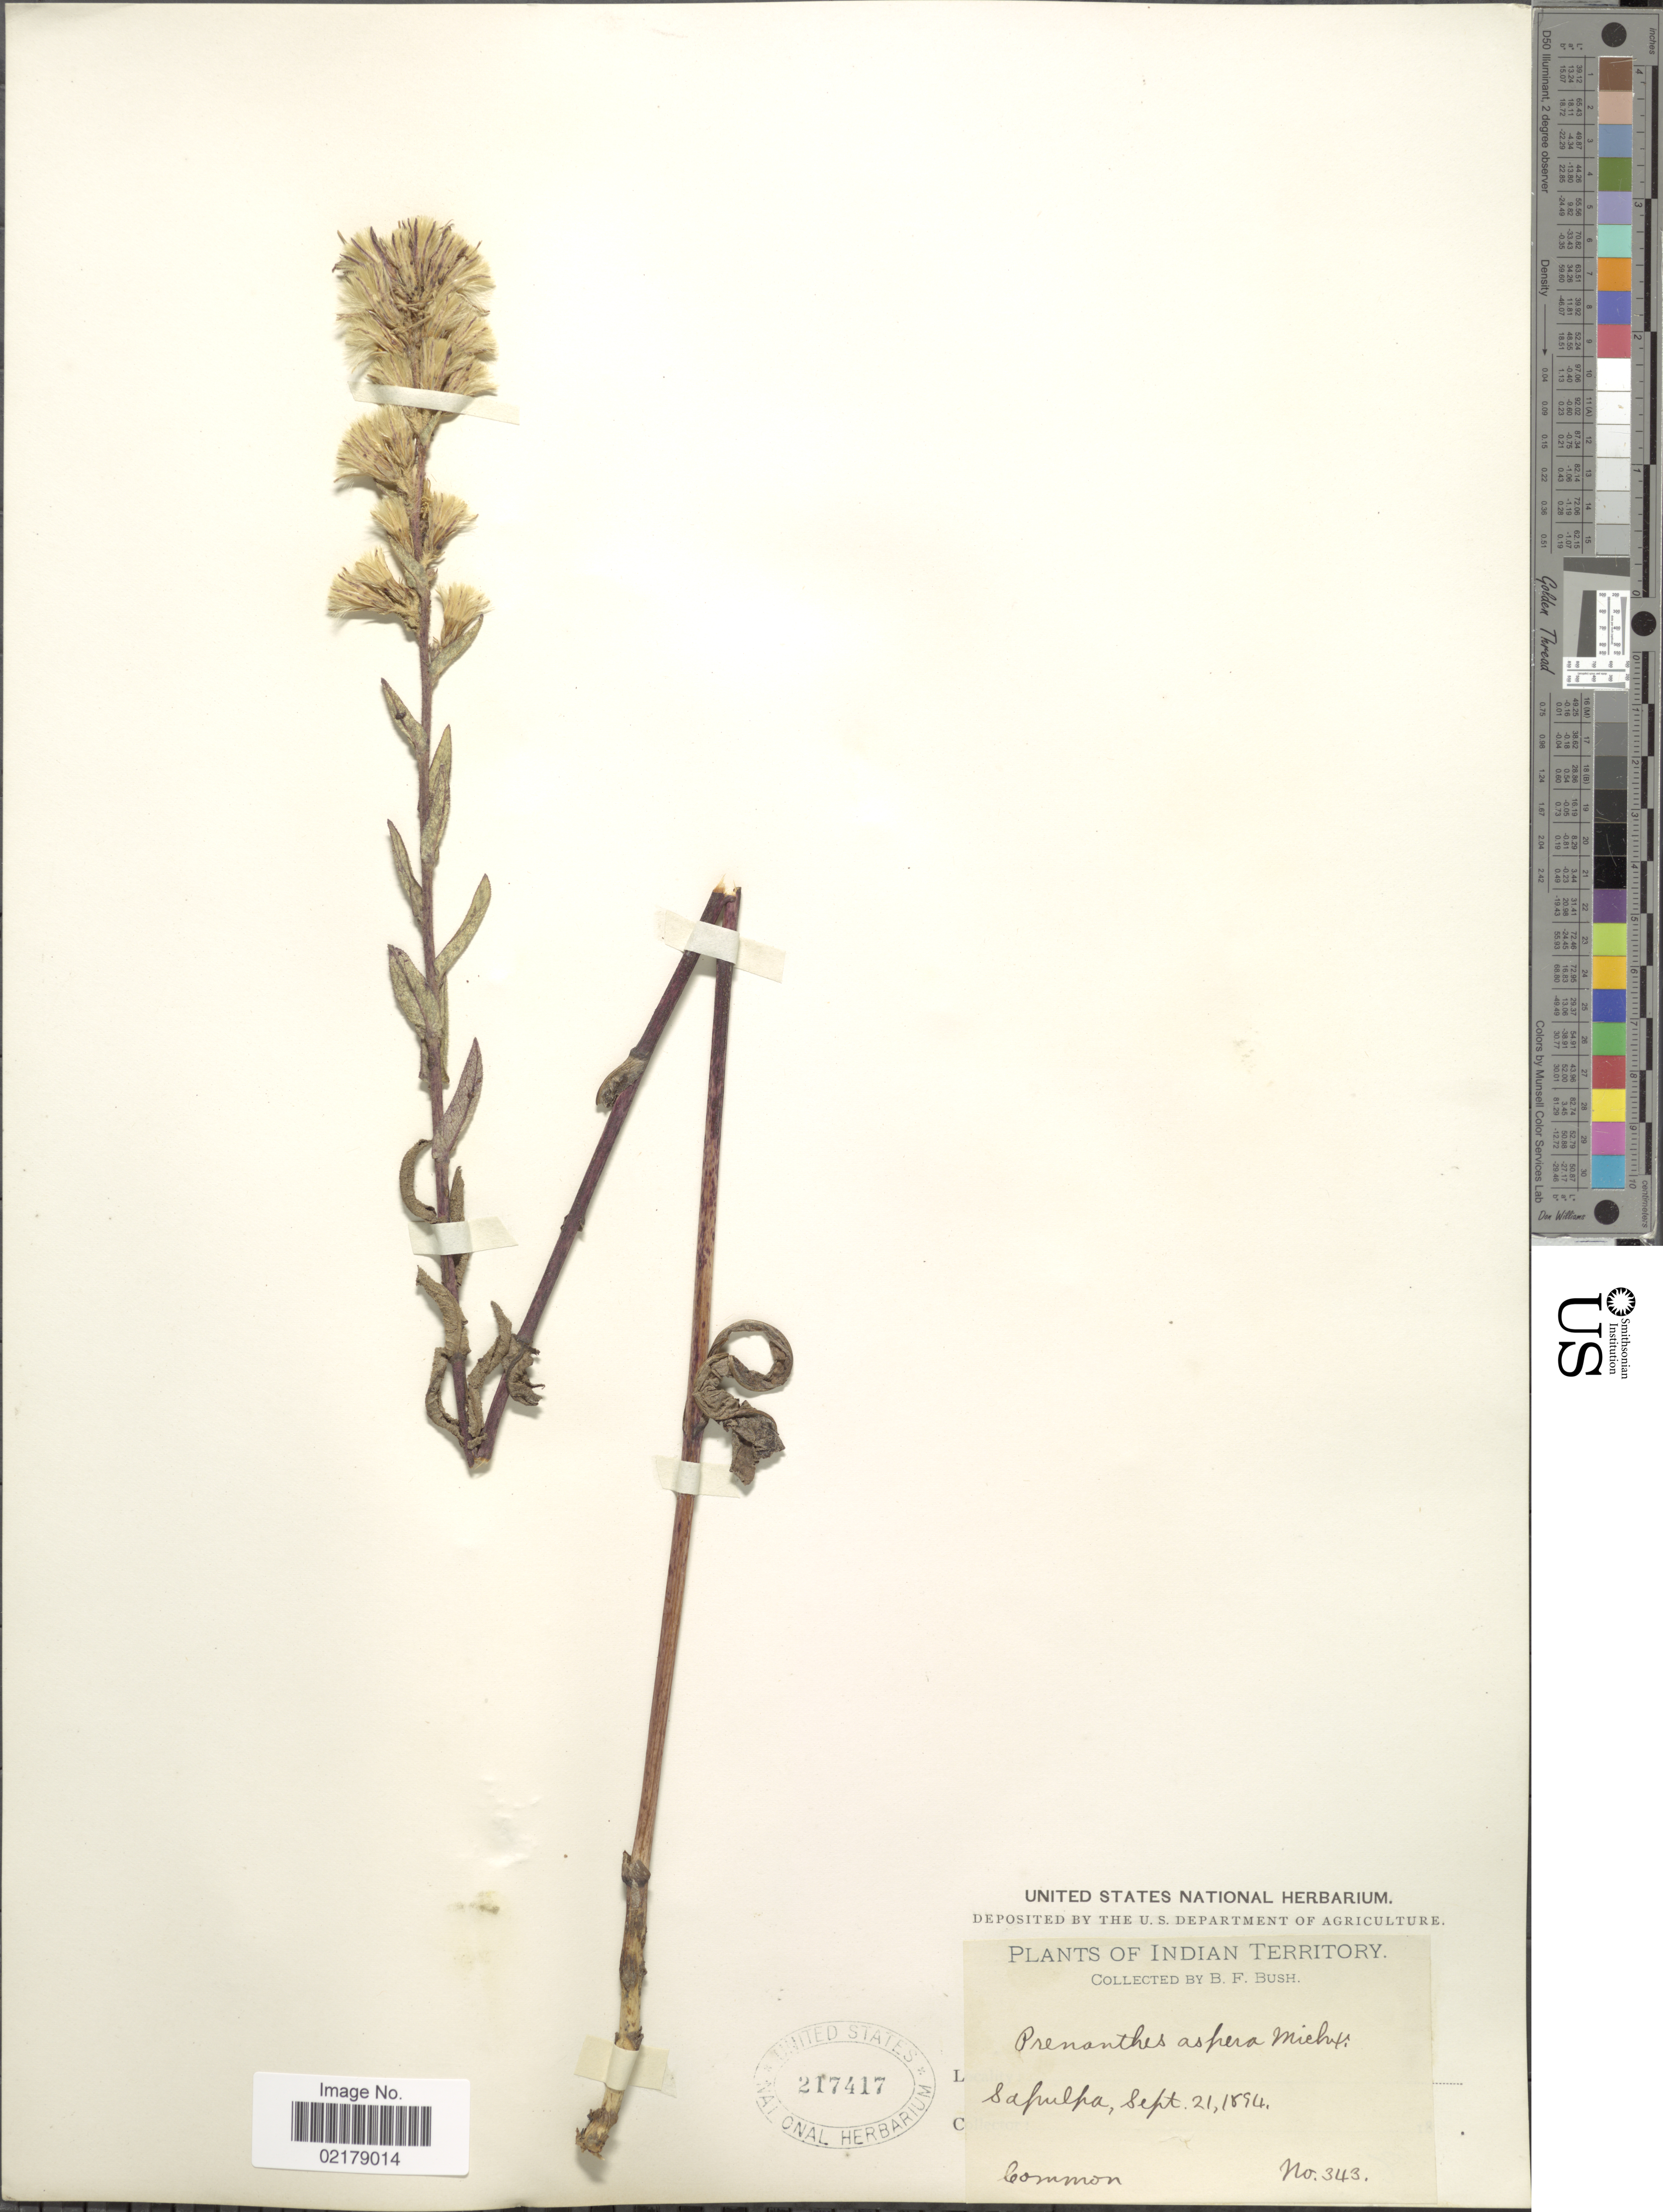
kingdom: Plantae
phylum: Tracheophyta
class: Magnoliopsida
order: Asterales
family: Asteraceae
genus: Nabalus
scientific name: Nabalus asper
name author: (Michx.) Torr. & A. Gray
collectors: B. F. Bush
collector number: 343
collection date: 1894-09-21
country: United States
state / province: Oklahoma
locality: Indian Territory, Sapulpa, Common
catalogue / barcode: US 217417